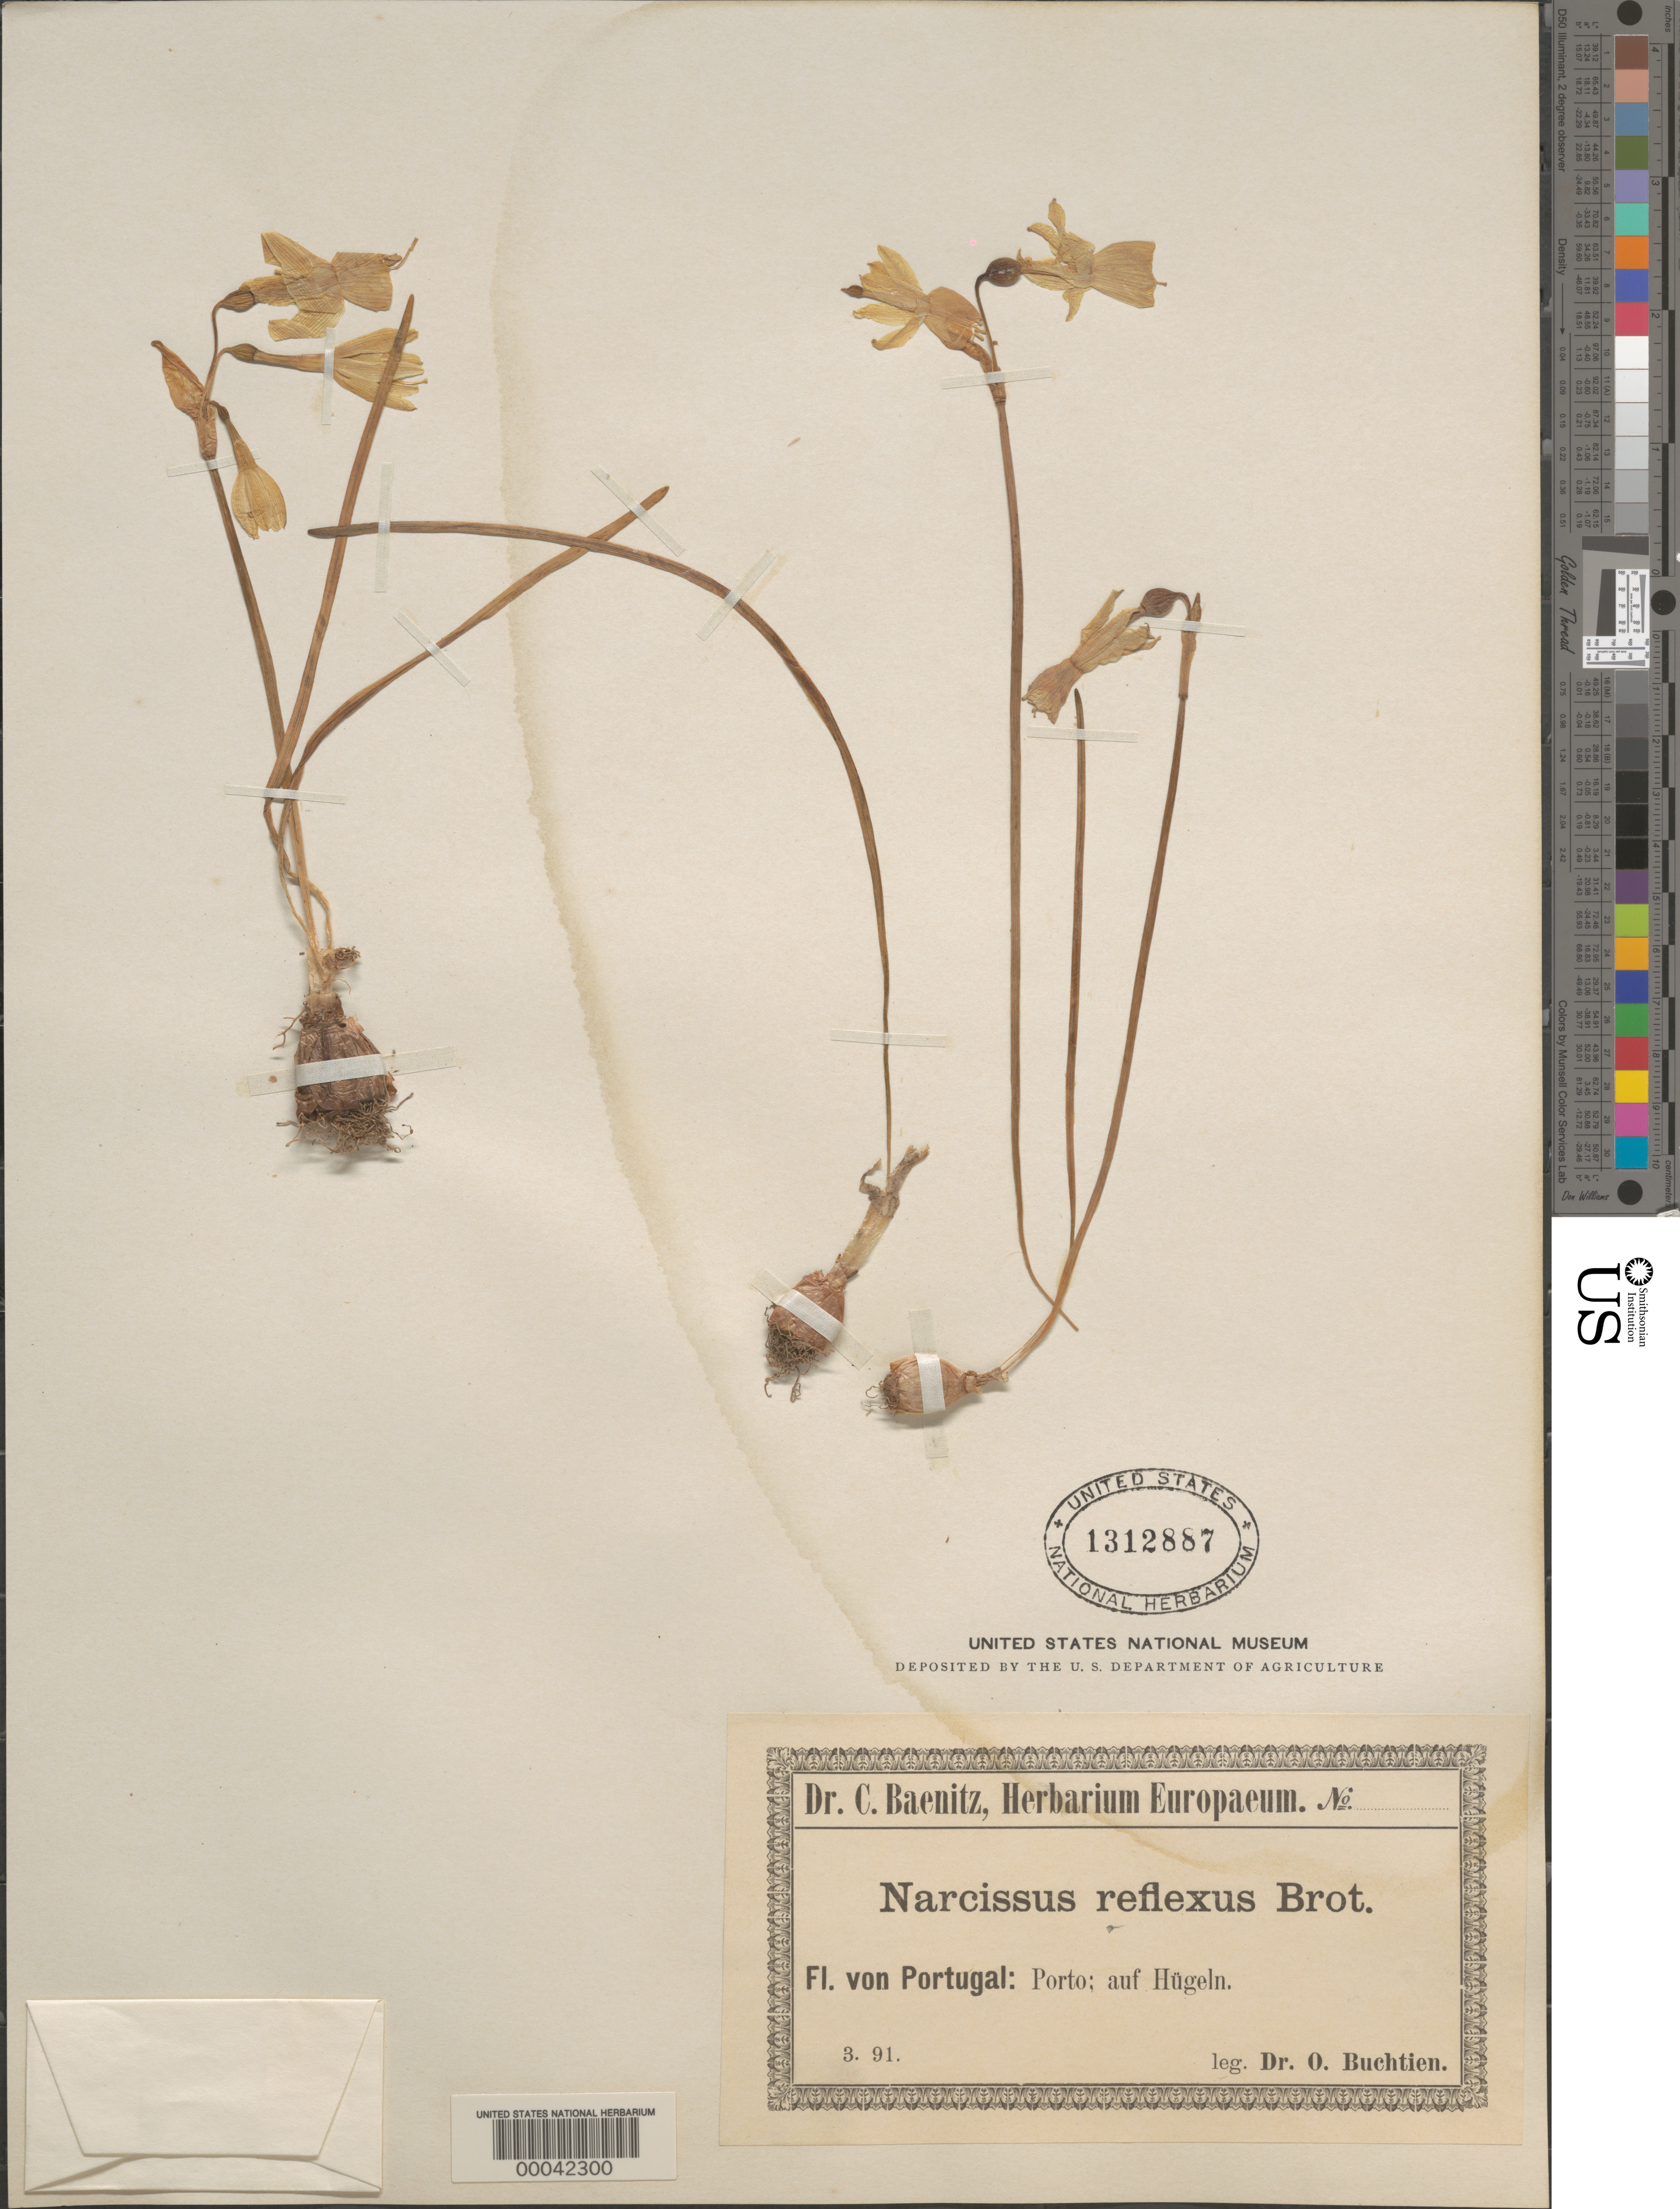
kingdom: Plantae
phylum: Tracheophyta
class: Liliopsida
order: Asparagales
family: Amaryllidaceae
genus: Narcissus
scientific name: Narcissus reflexus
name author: Brot.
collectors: O. Buchtien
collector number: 2148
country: Portugal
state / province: Porto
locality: Hugeln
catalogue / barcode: US 1312887